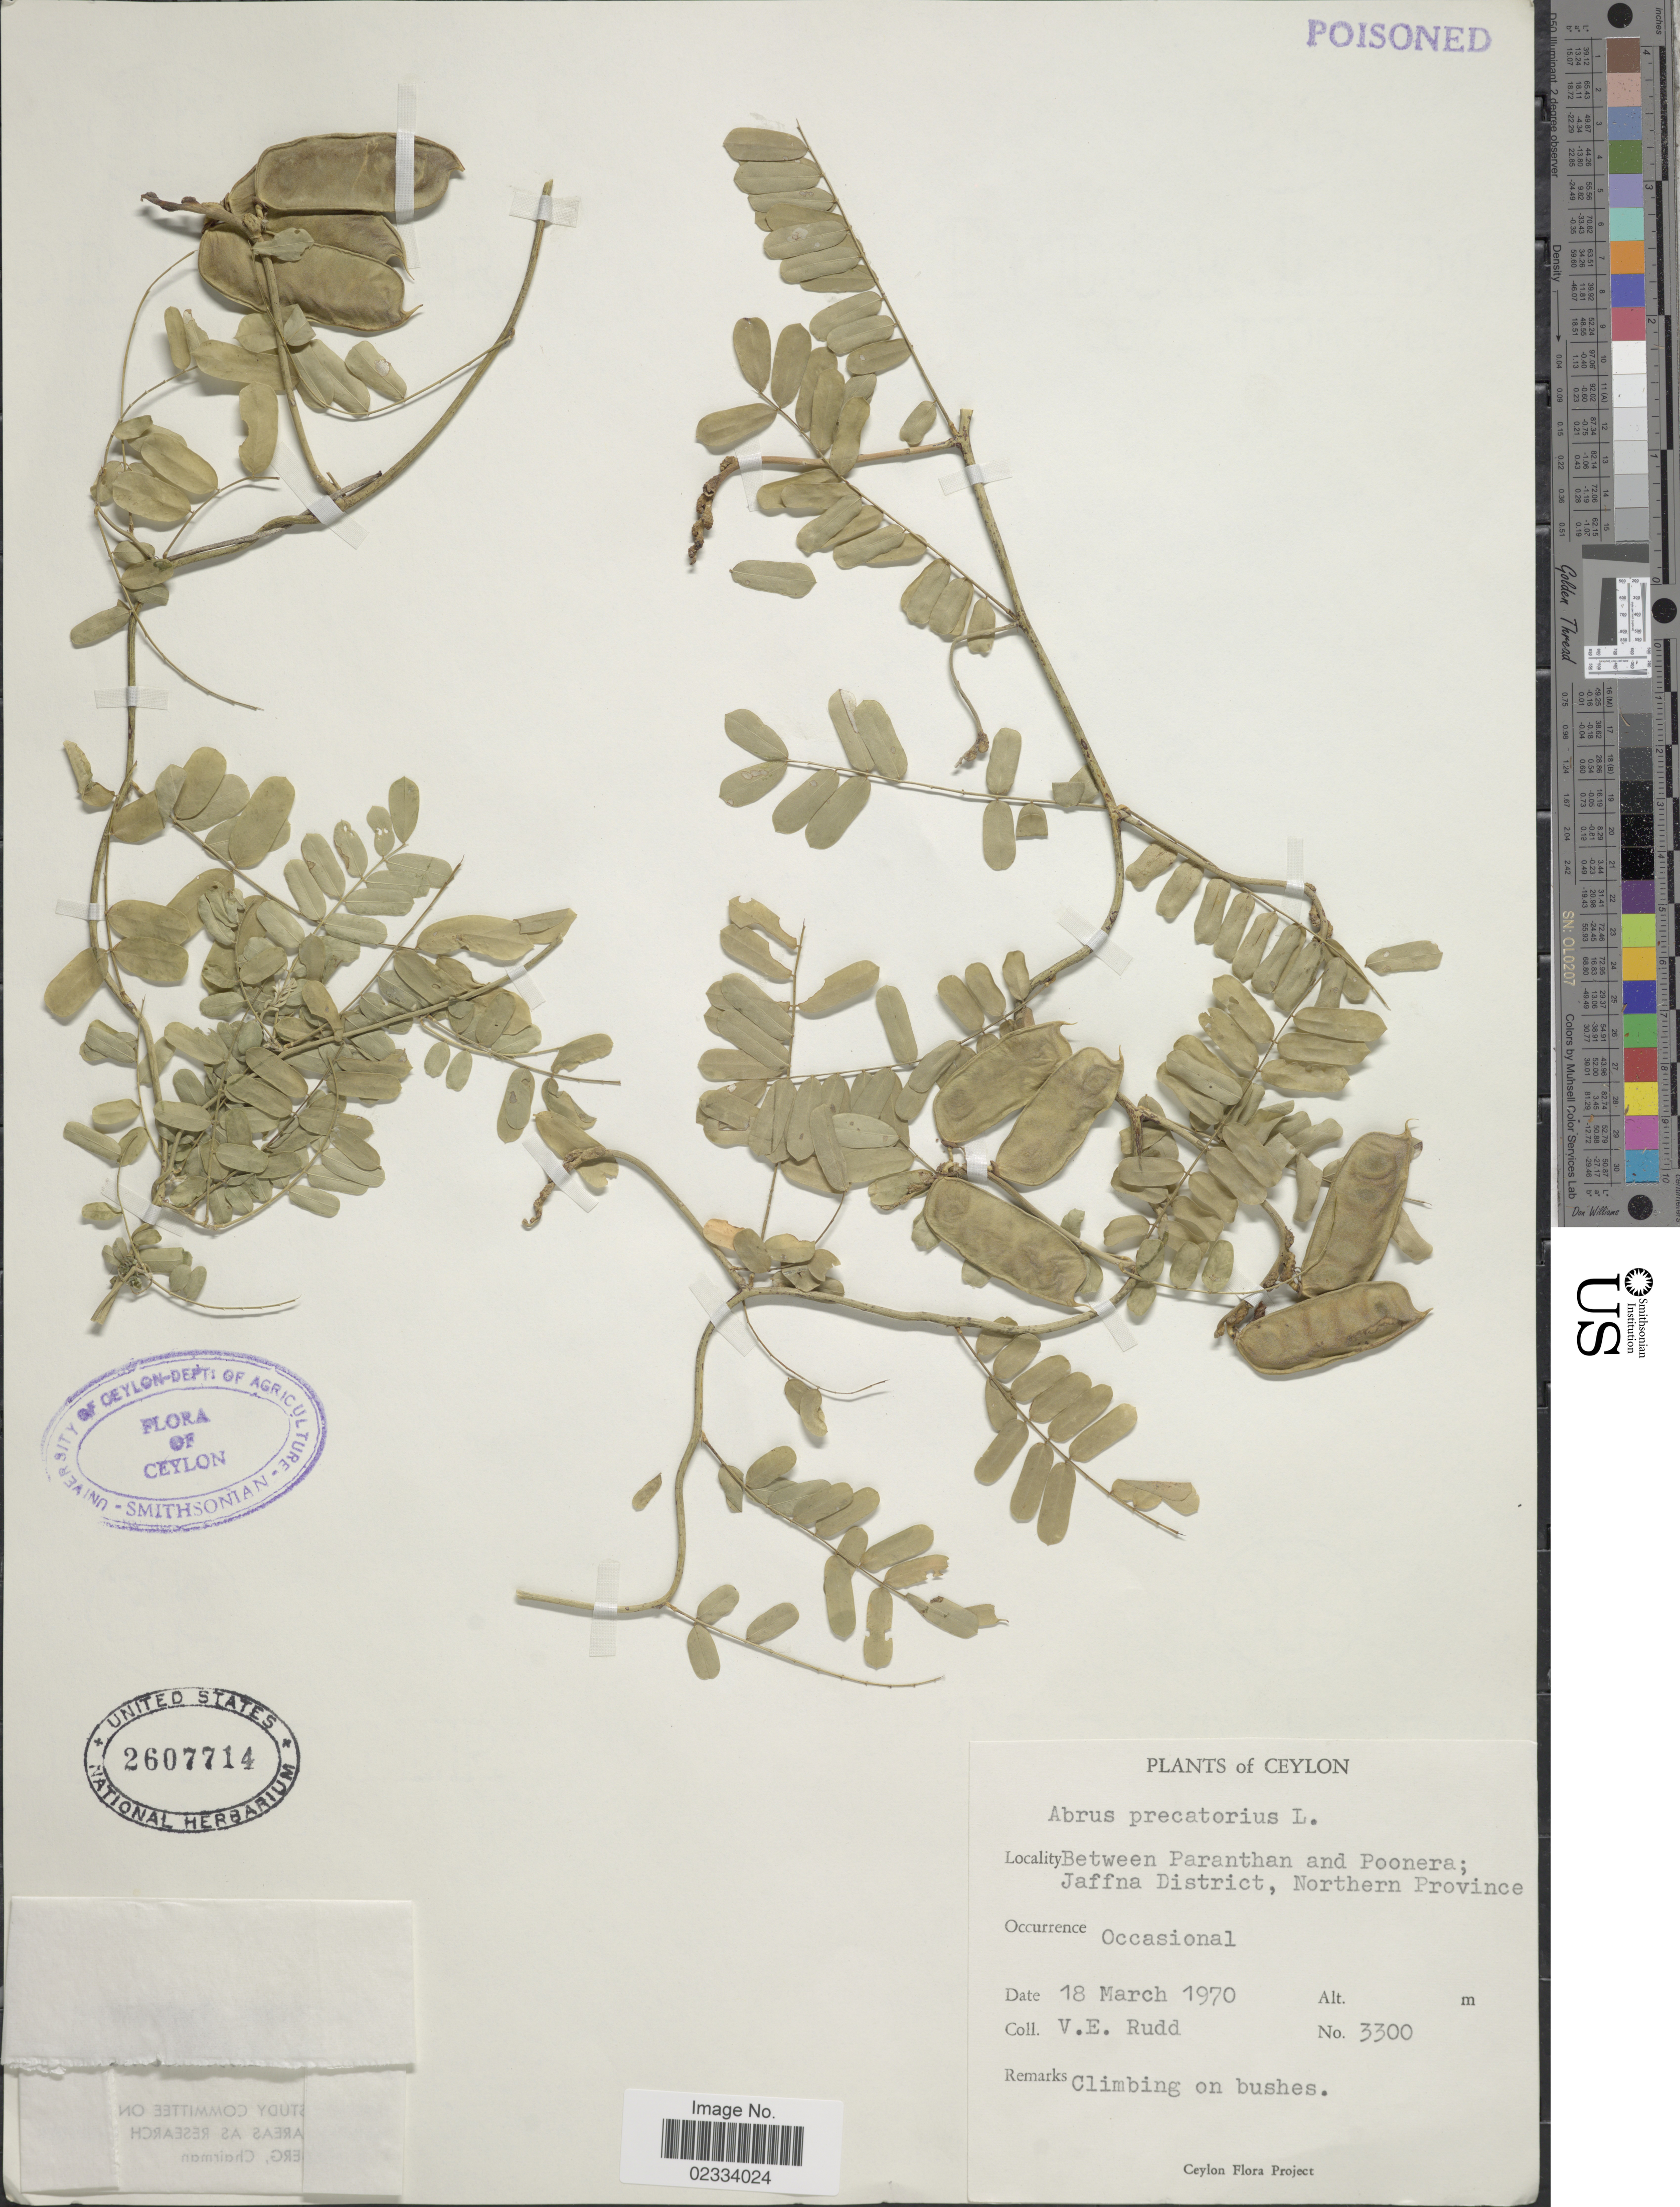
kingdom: Plantae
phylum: Tracheophyta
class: Magnoliopsida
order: Fabales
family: Fabaceae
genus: Abrus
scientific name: Abrus precatorius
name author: L.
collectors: V. E. Rudd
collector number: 3300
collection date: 1970-03-18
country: Sri Lanka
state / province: Northern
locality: Ceylon. Between Paranthan and Poonera; Jaffina District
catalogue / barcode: US 2607714